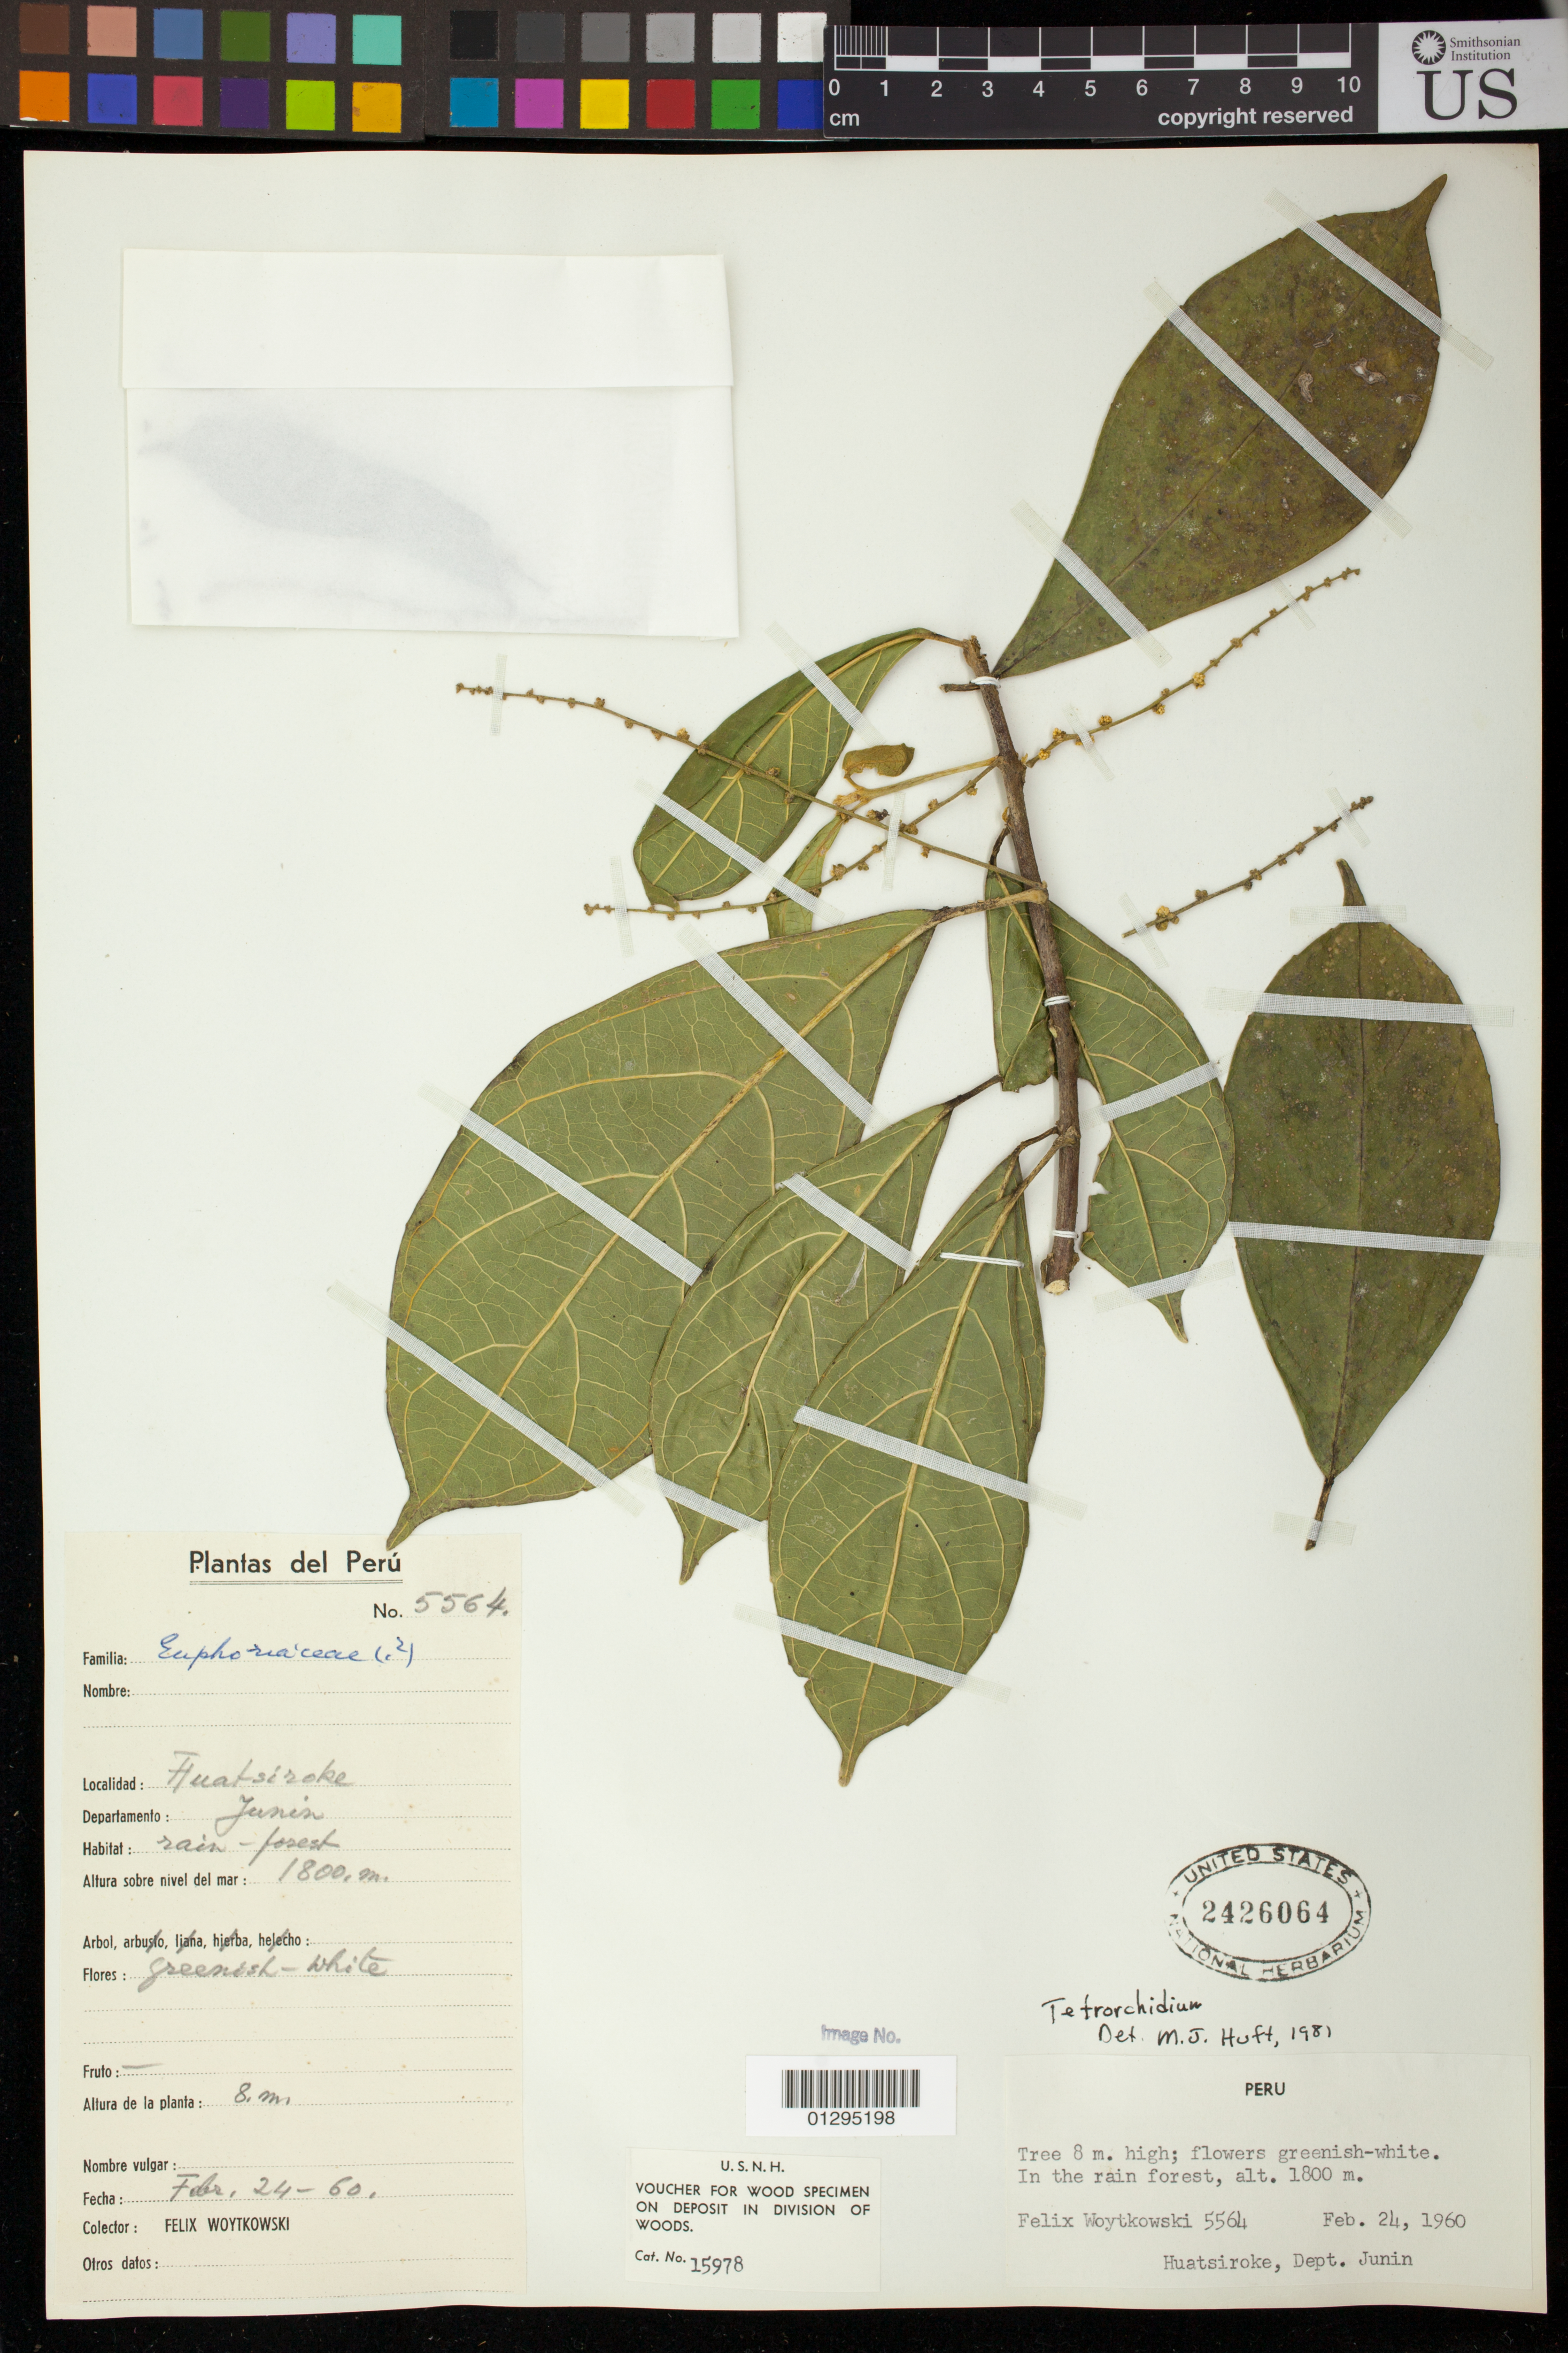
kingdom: Plantae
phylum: Tracheophyta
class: Magnoliopsida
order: Malpighiales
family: Euphorbiaceae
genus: Tetrorchidium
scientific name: Tetrorchidium sp.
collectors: F. Woytkowski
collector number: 5564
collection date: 1960-02-24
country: Peru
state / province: Junín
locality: Huatsiroke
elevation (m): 1800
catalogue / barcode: US 2426064